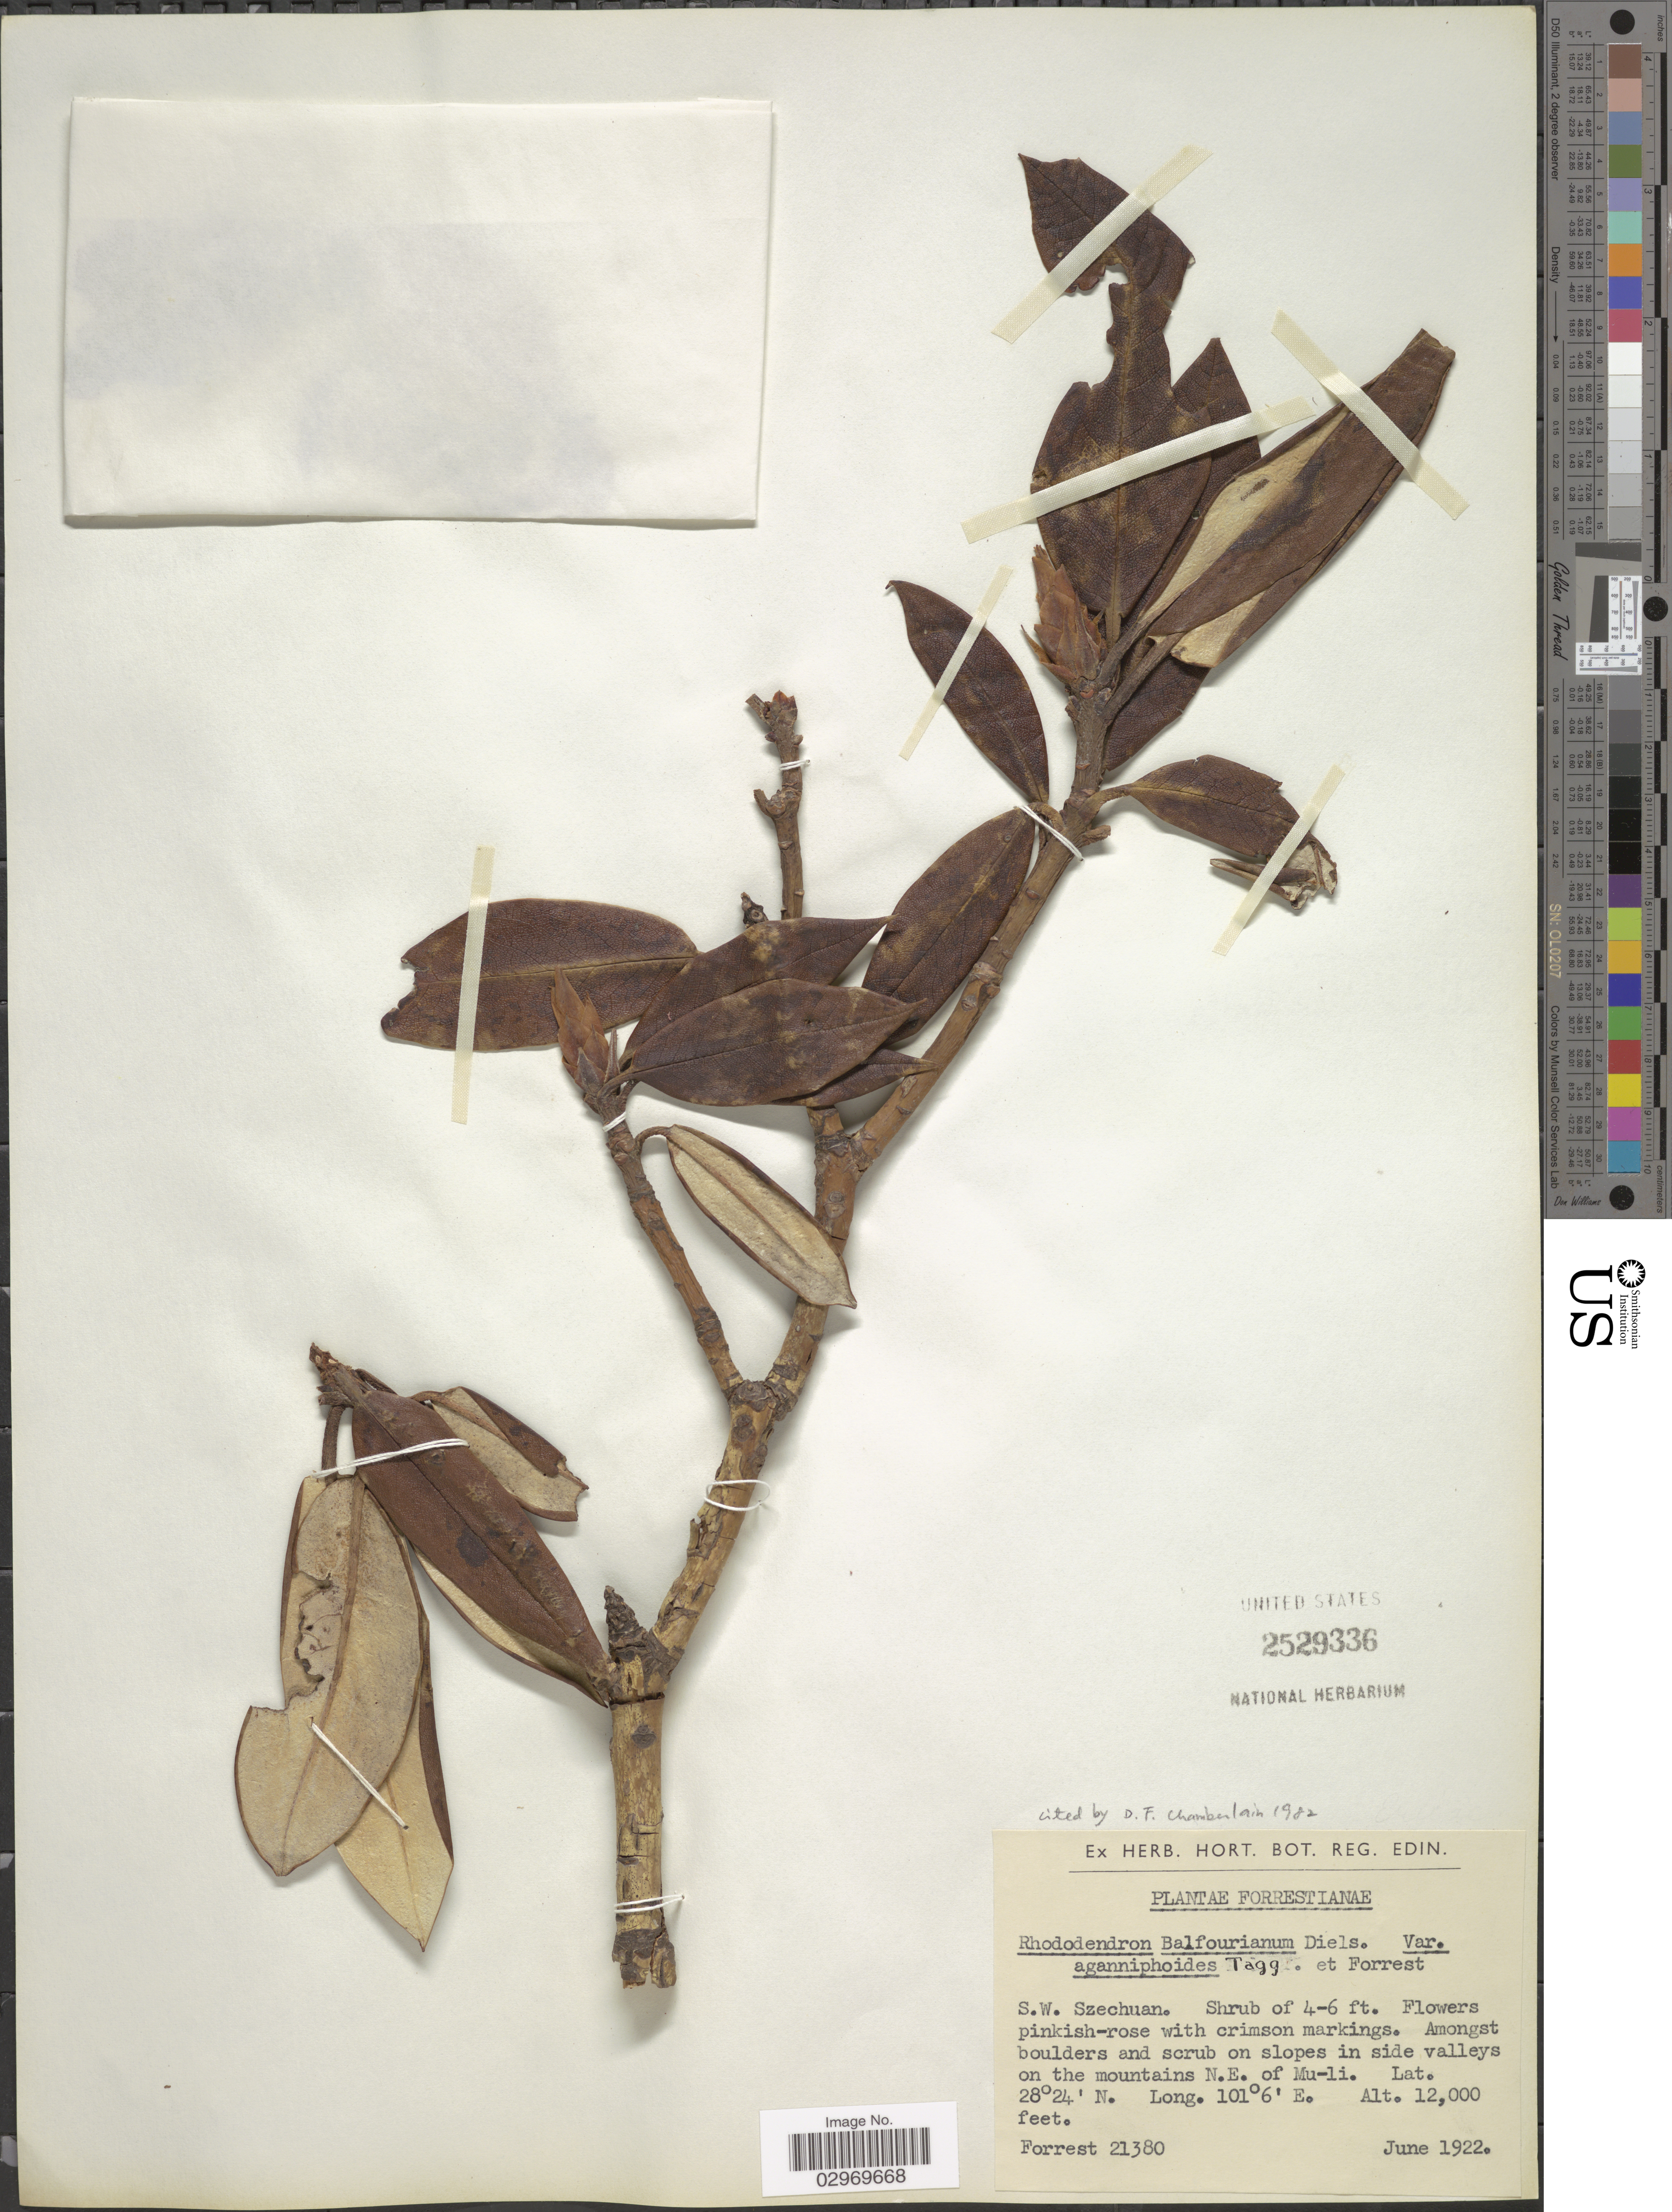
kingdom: Plantae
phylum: Tracheophyta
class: Magnoliopsida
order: Ericales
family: Ericaceae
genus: Rhododendron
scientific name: Rhododendron balfourianum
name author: Diels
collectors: -. Forrest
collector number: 21380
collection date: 1922-06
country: China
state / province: Sichuan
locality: S.W. Szechuan. Amongst boulders and scrub on slopes in side valleys on the mountains N.E. of Mu-li.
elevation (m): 3658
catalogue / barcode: US 2529336